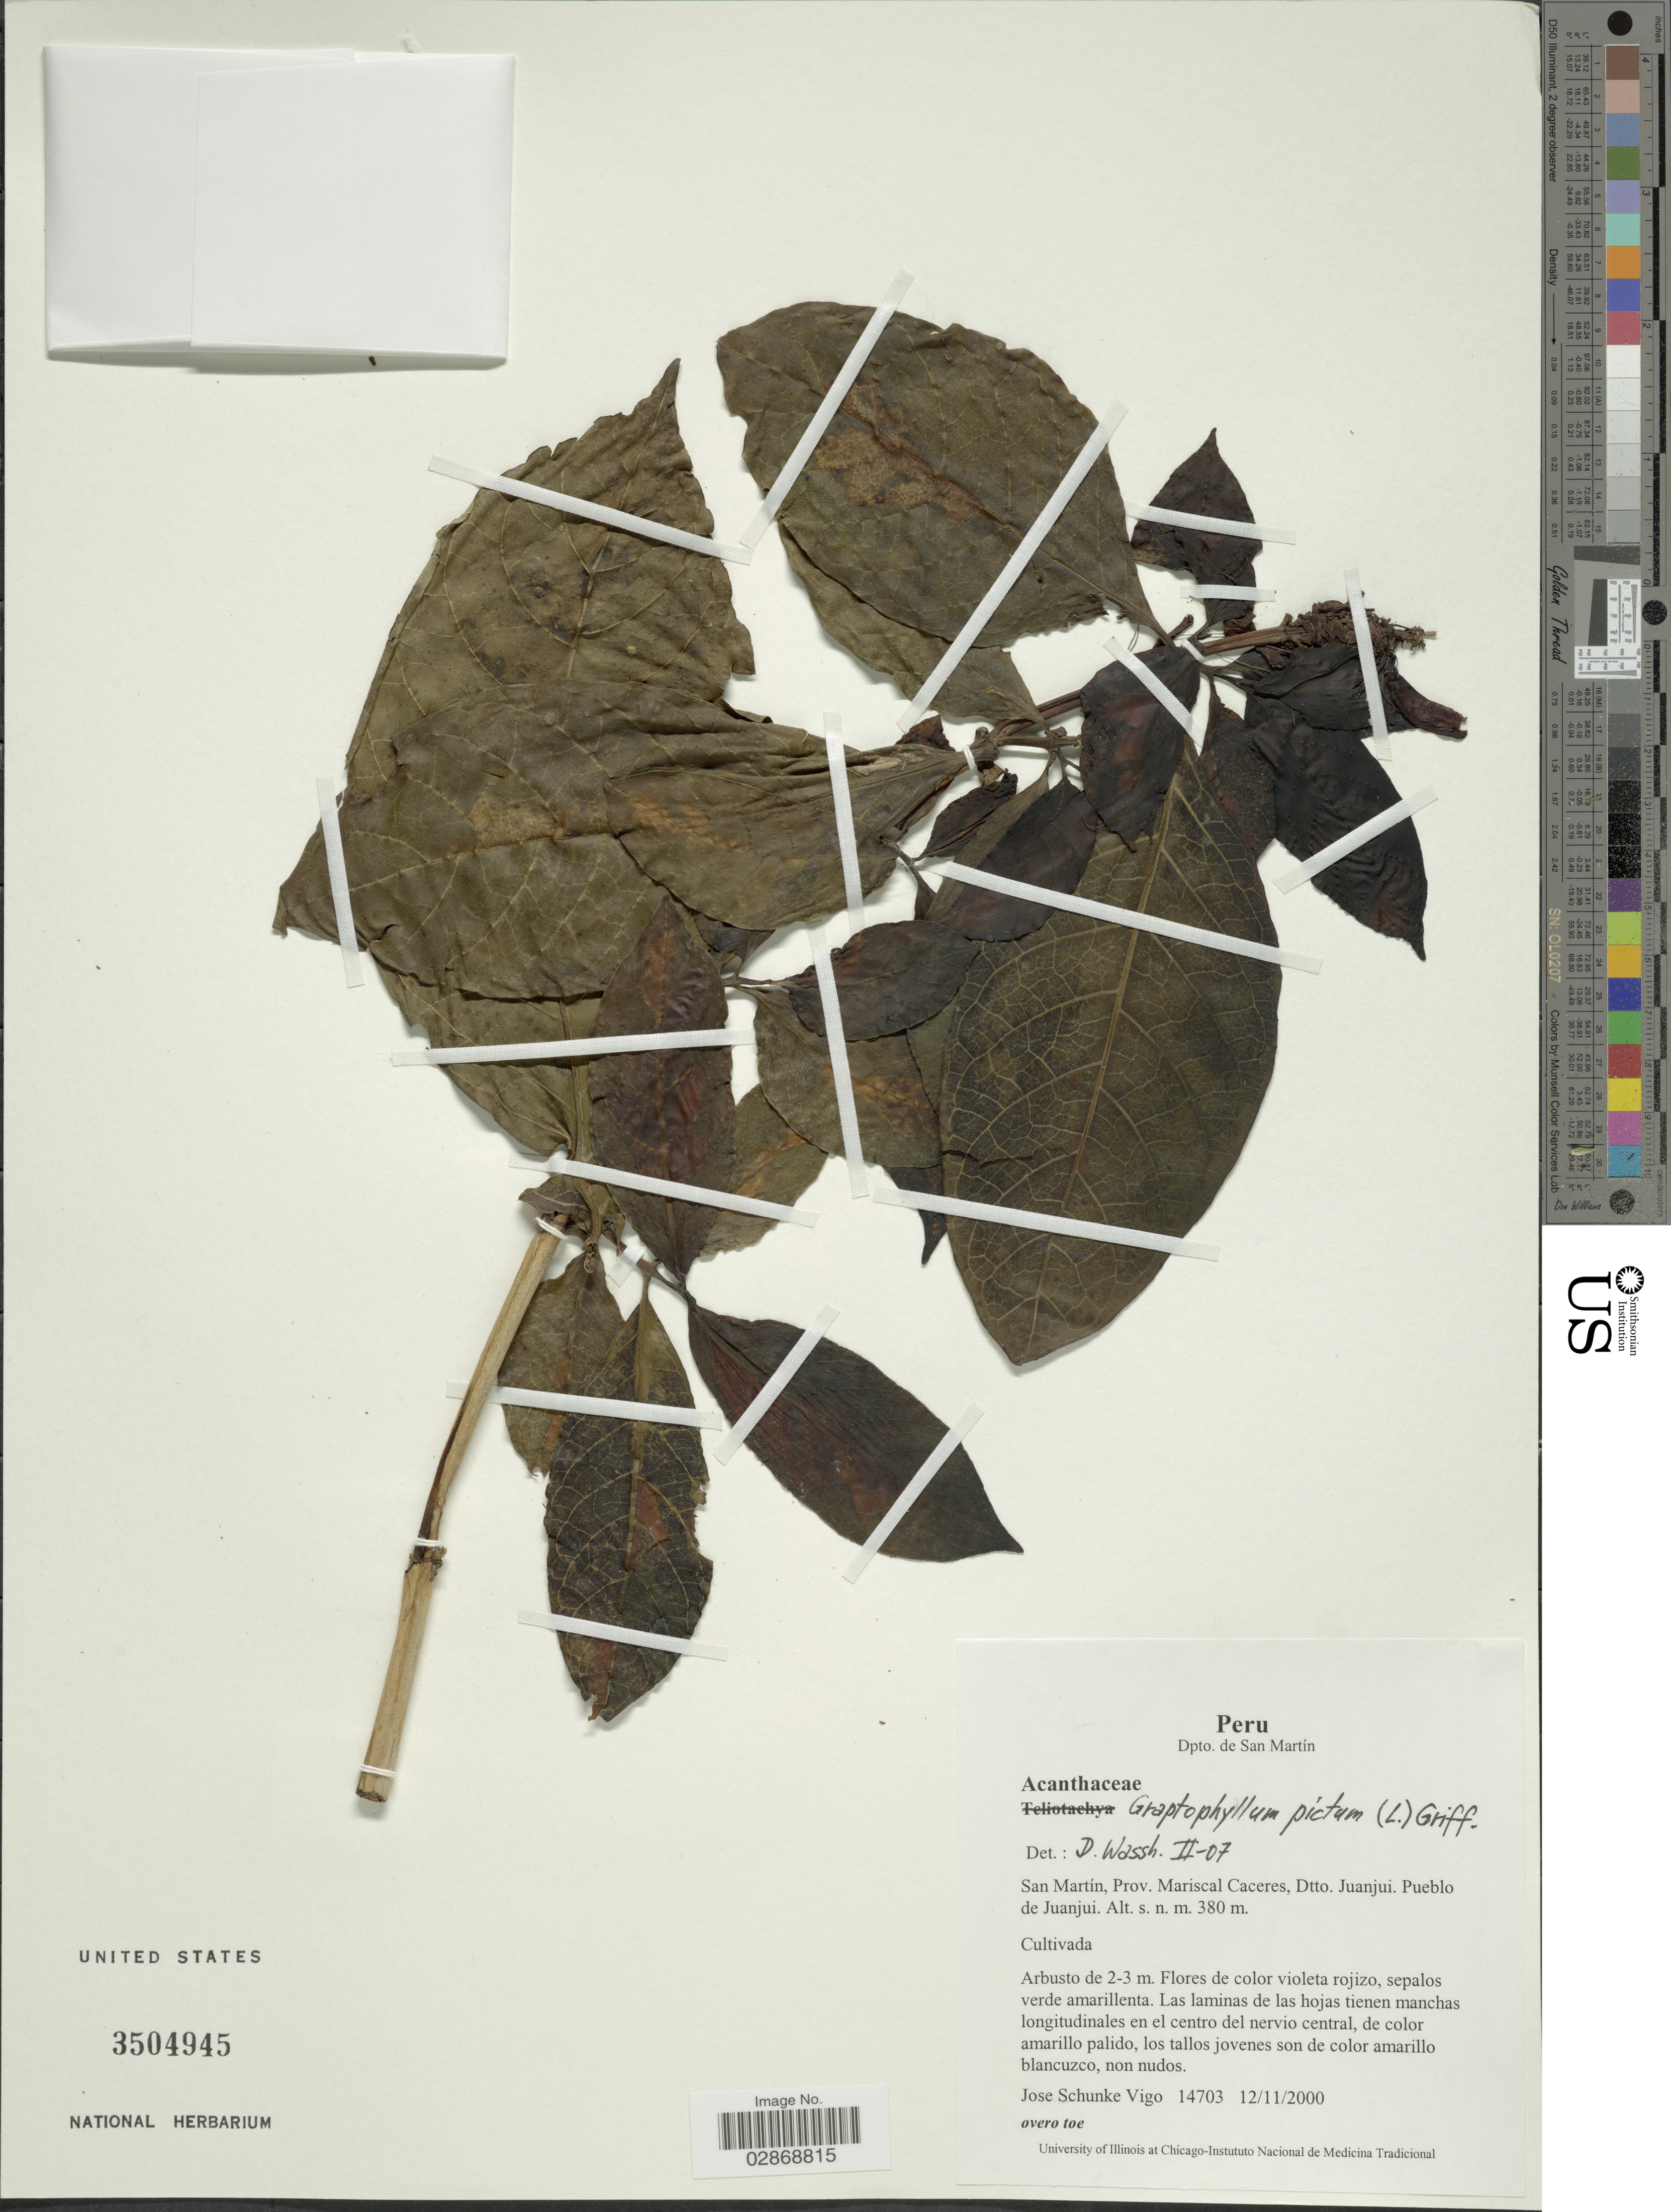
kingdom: Plantae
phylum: Tracheophyta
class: Magnoliopsida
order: Lamiales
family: Acanthaceae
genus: Graptophyllum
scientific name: Graptophyllum pictum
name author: (L.) Griff.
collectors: J. Schunke Vigo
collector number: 14703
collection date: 2000-11-12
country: Peru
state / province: San Martín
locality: Dpto. de San Martín. Prov. Mariscal Caceres, Dtto. Juanjui. Pueblo de Juanjui.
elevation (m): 380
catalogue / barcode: US 3504945